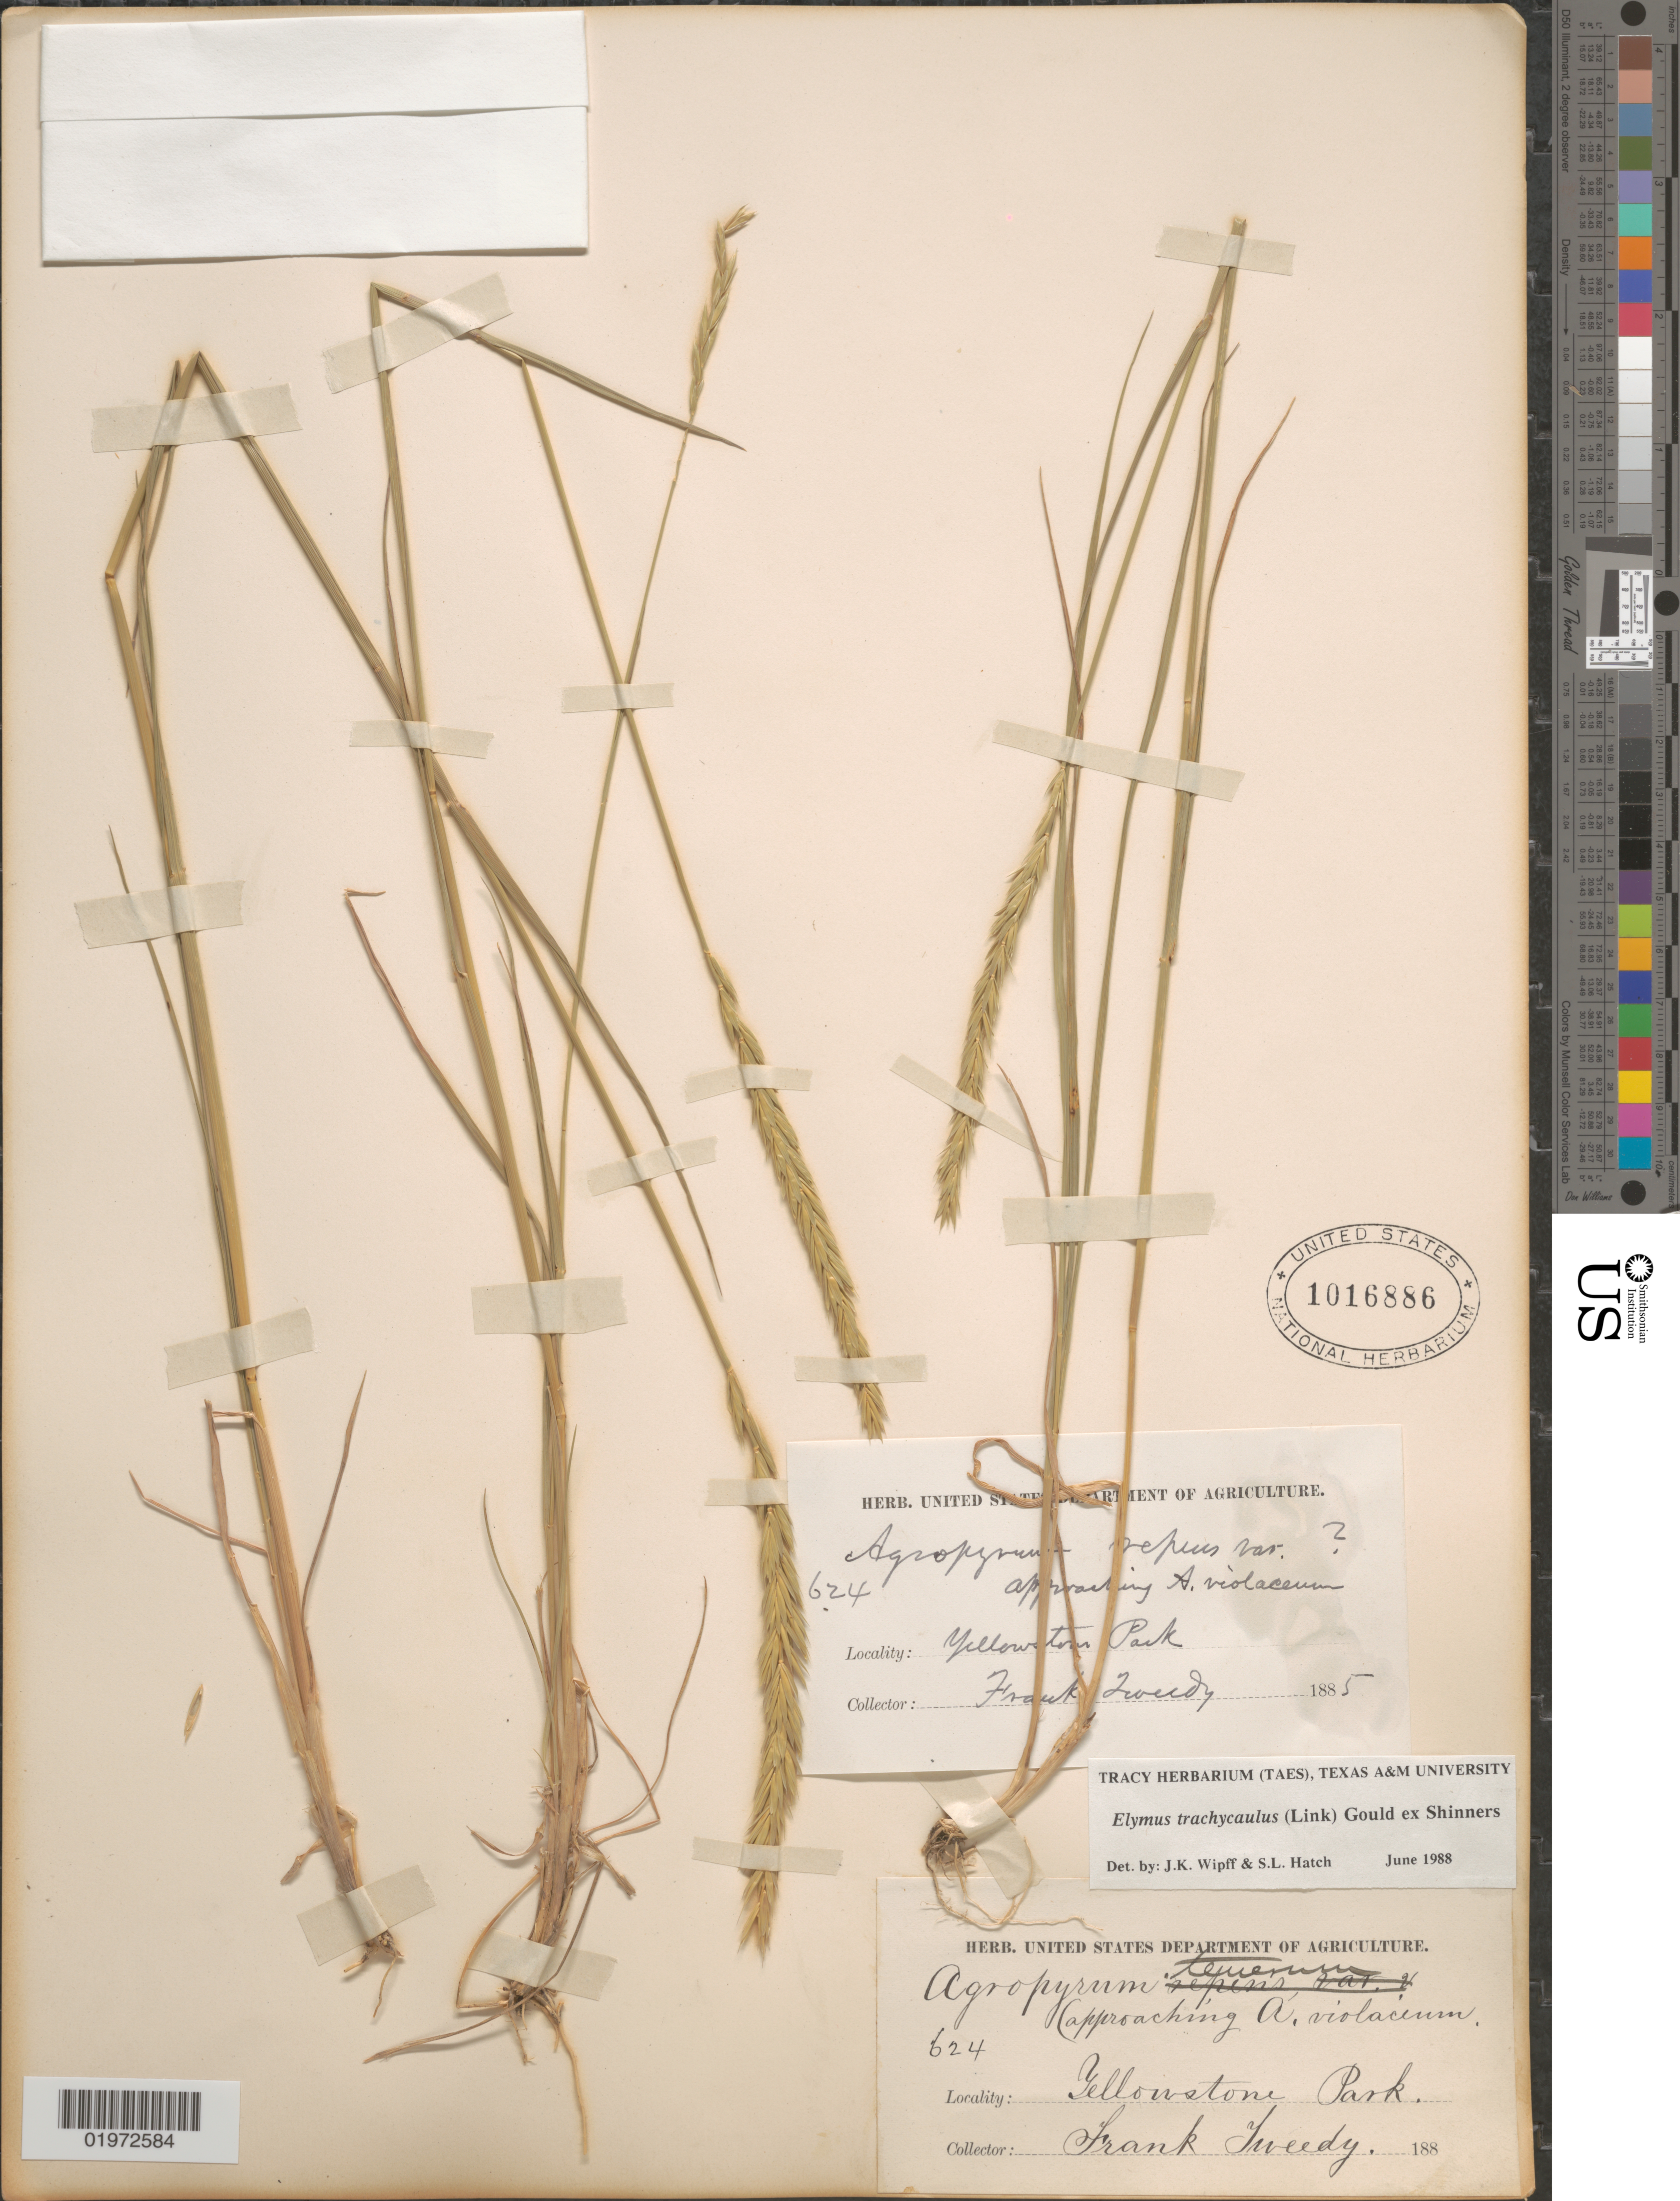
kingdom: Plantae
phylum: Tracheophyta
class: Liliopsida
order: Poales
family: Poaceae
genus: Elymus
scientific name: Elymus trachycaulus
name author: (Link) Gould ex Shinners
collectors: F. Tweedy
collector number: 624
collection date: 1885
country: United States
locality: Yellowstone Park.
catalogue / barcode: US 1016886